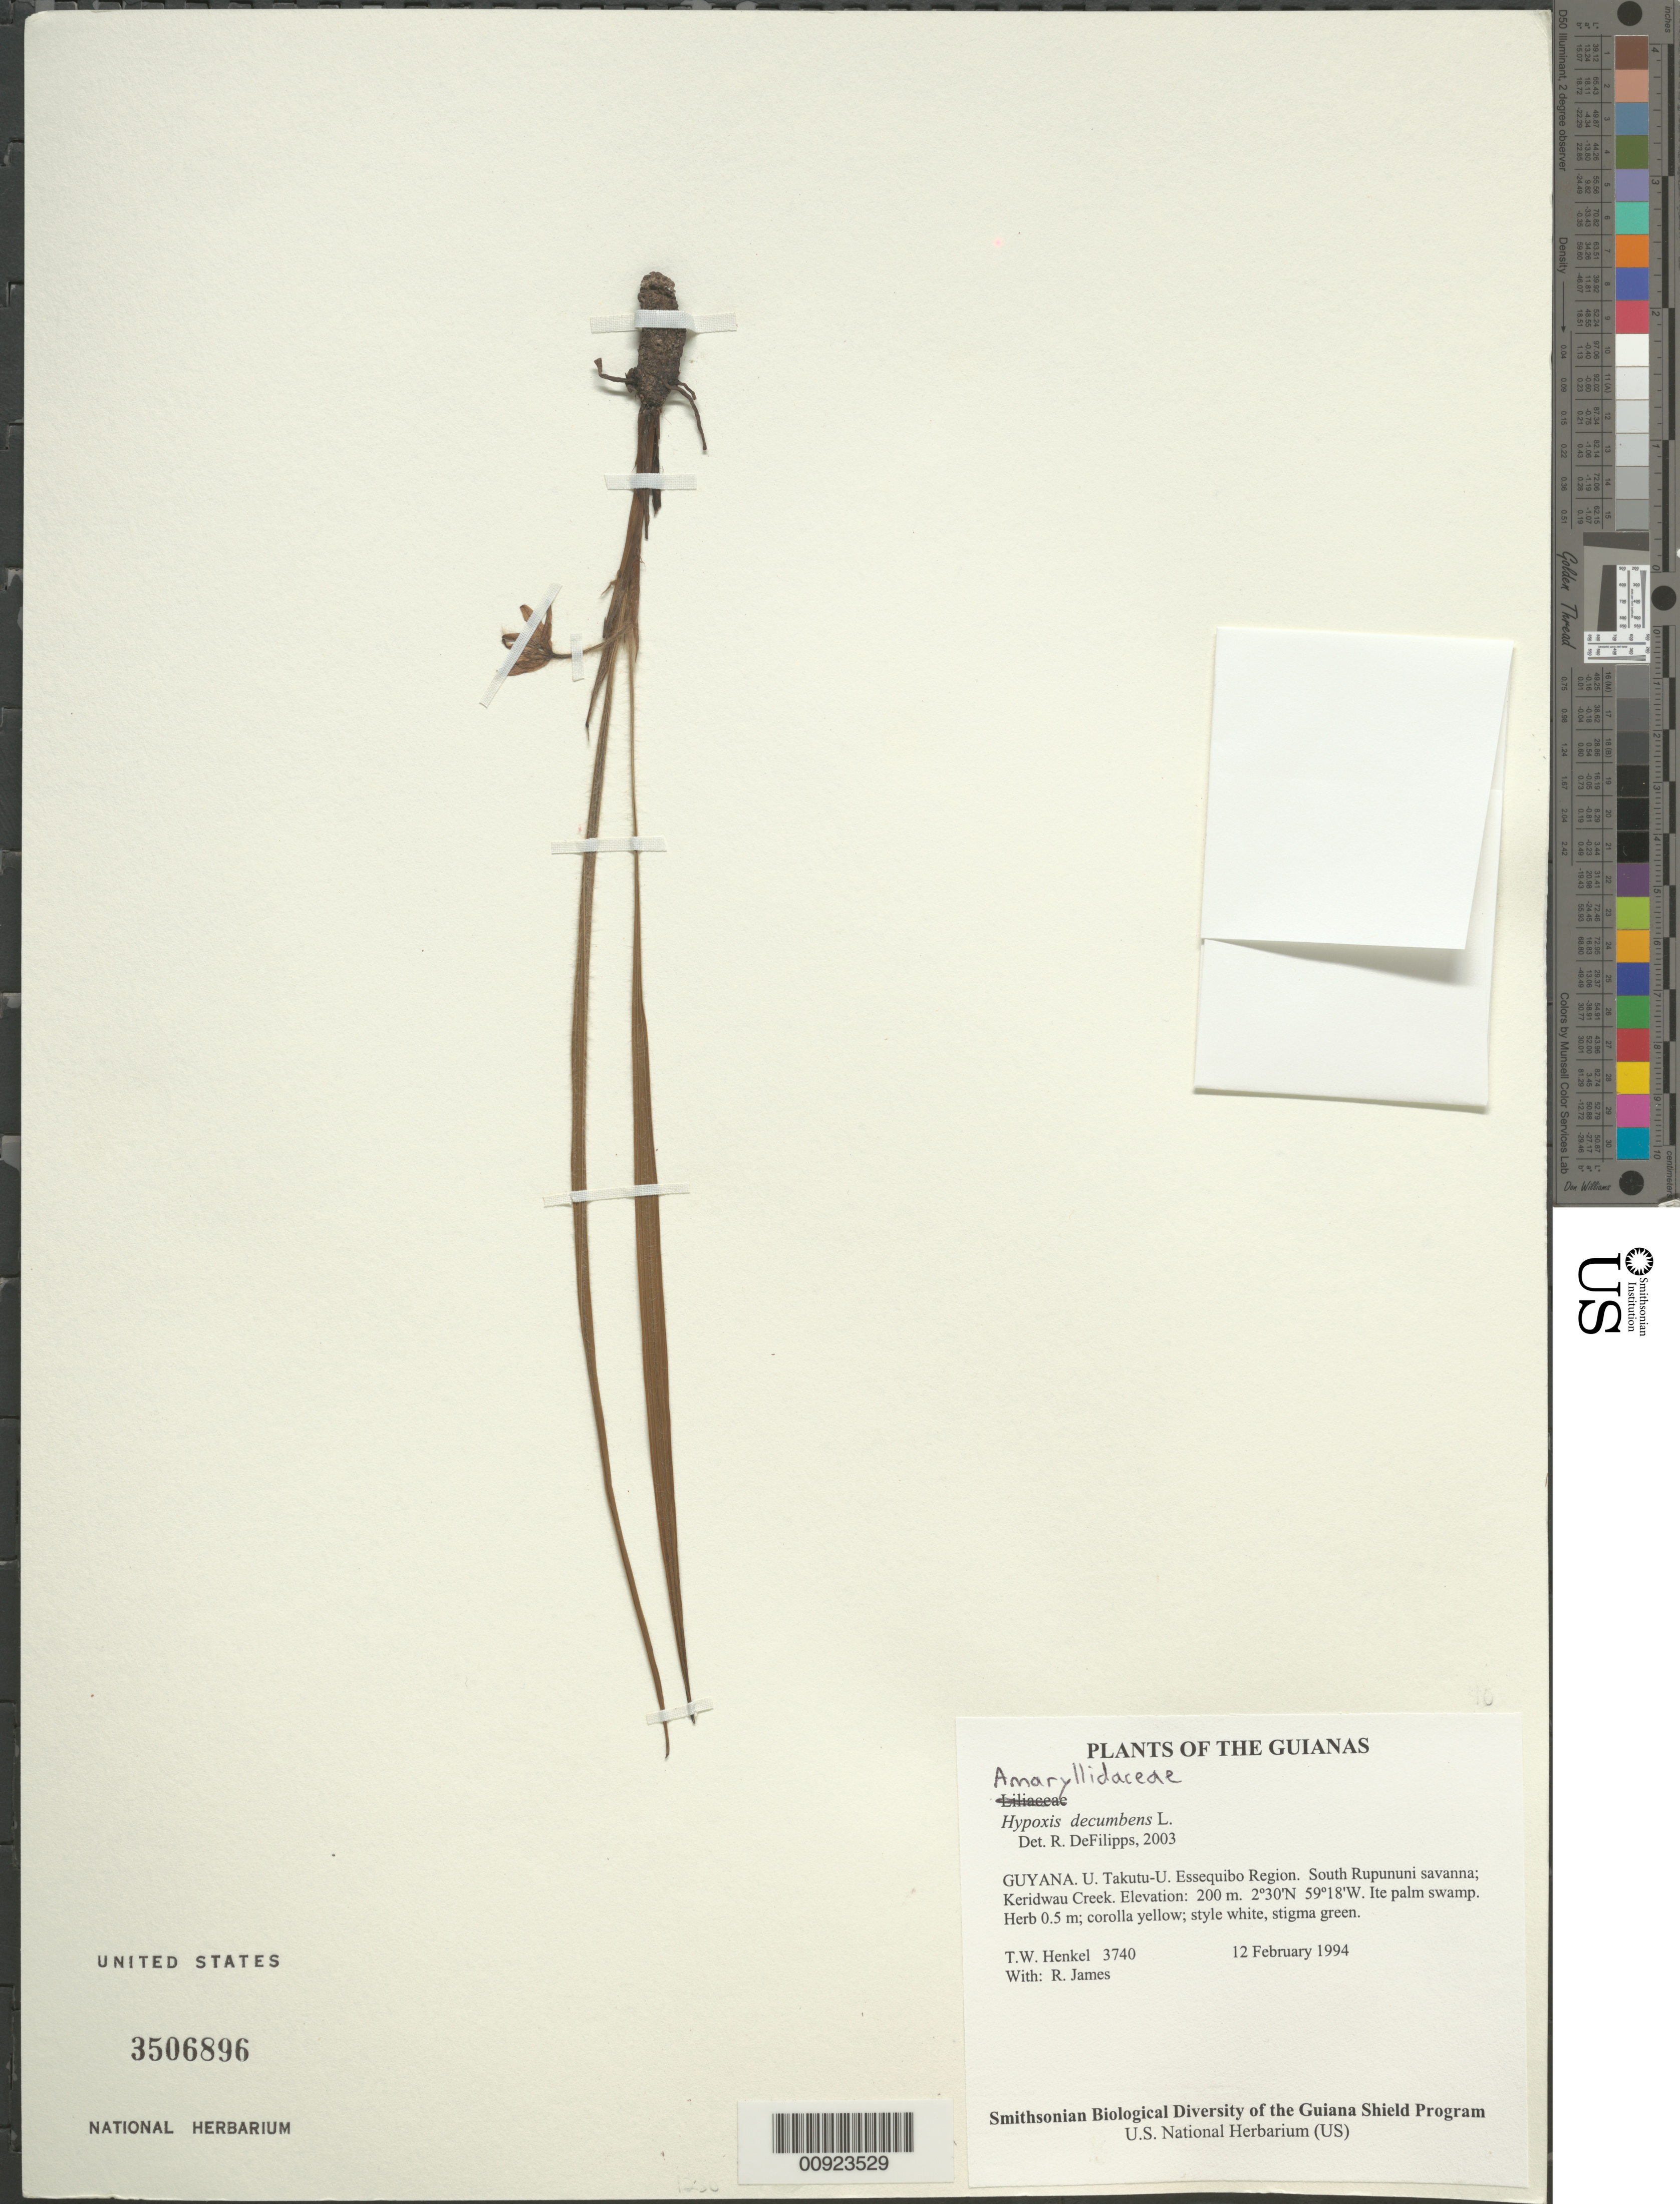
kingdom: Plantae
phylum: Tracheophyta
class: Liliopsida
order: Asparagales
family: Hypoxidaceae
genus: Hypoxis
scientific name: Hypoxis decumbens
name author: L.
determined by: DeFilipps, R. A.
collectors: T. Henkel & R. James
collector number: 3740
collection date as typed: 12 February 1994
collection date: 1994-02-12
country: Guyana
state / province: U. Takutu-U. Essequibo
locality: South Rupununi savanna; Keridwau Creek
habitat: Ite palm swamp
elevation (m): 200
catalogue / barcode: US 3506896